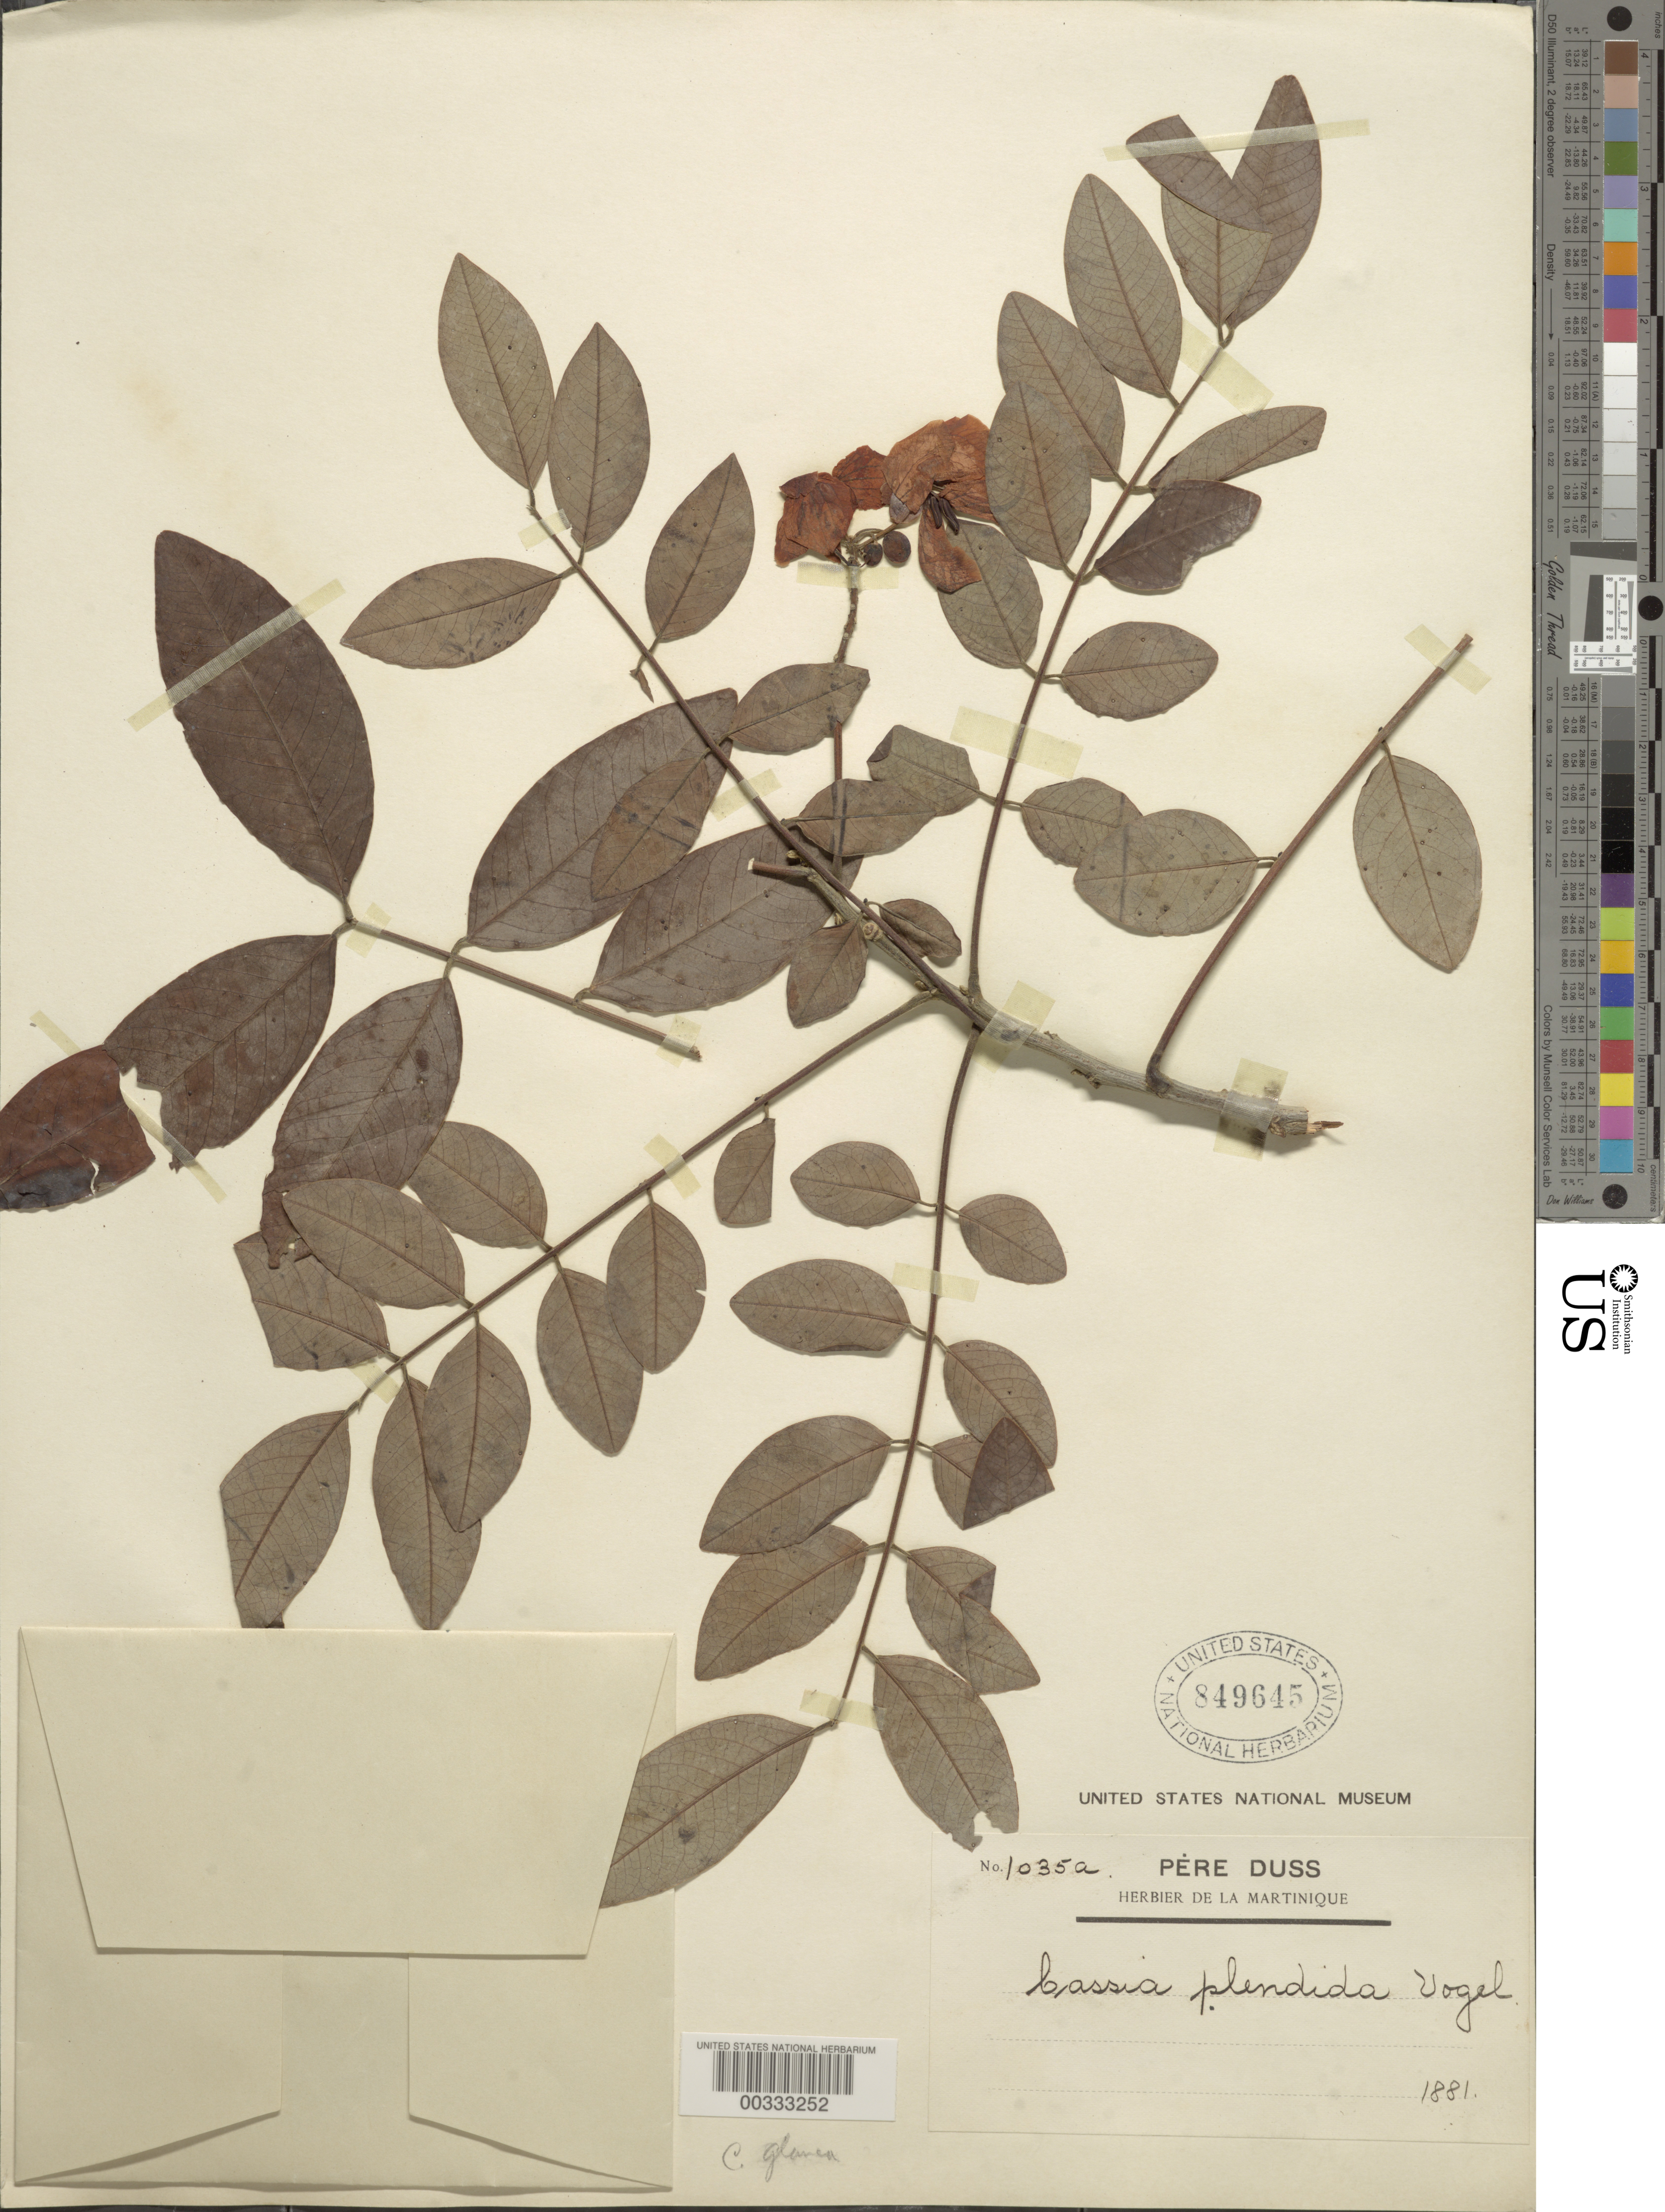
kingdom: Plantae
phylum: Tracheophyta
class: Magnoliopsida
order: Fabales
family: Fabaceae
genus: Senna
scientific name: Senna surattensis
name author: (Burm. f.) H.S. Irwin & Barneby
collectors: Père Duss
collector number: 1035a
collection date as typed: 1881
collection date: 1881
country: Martinique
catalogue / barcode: US 849645